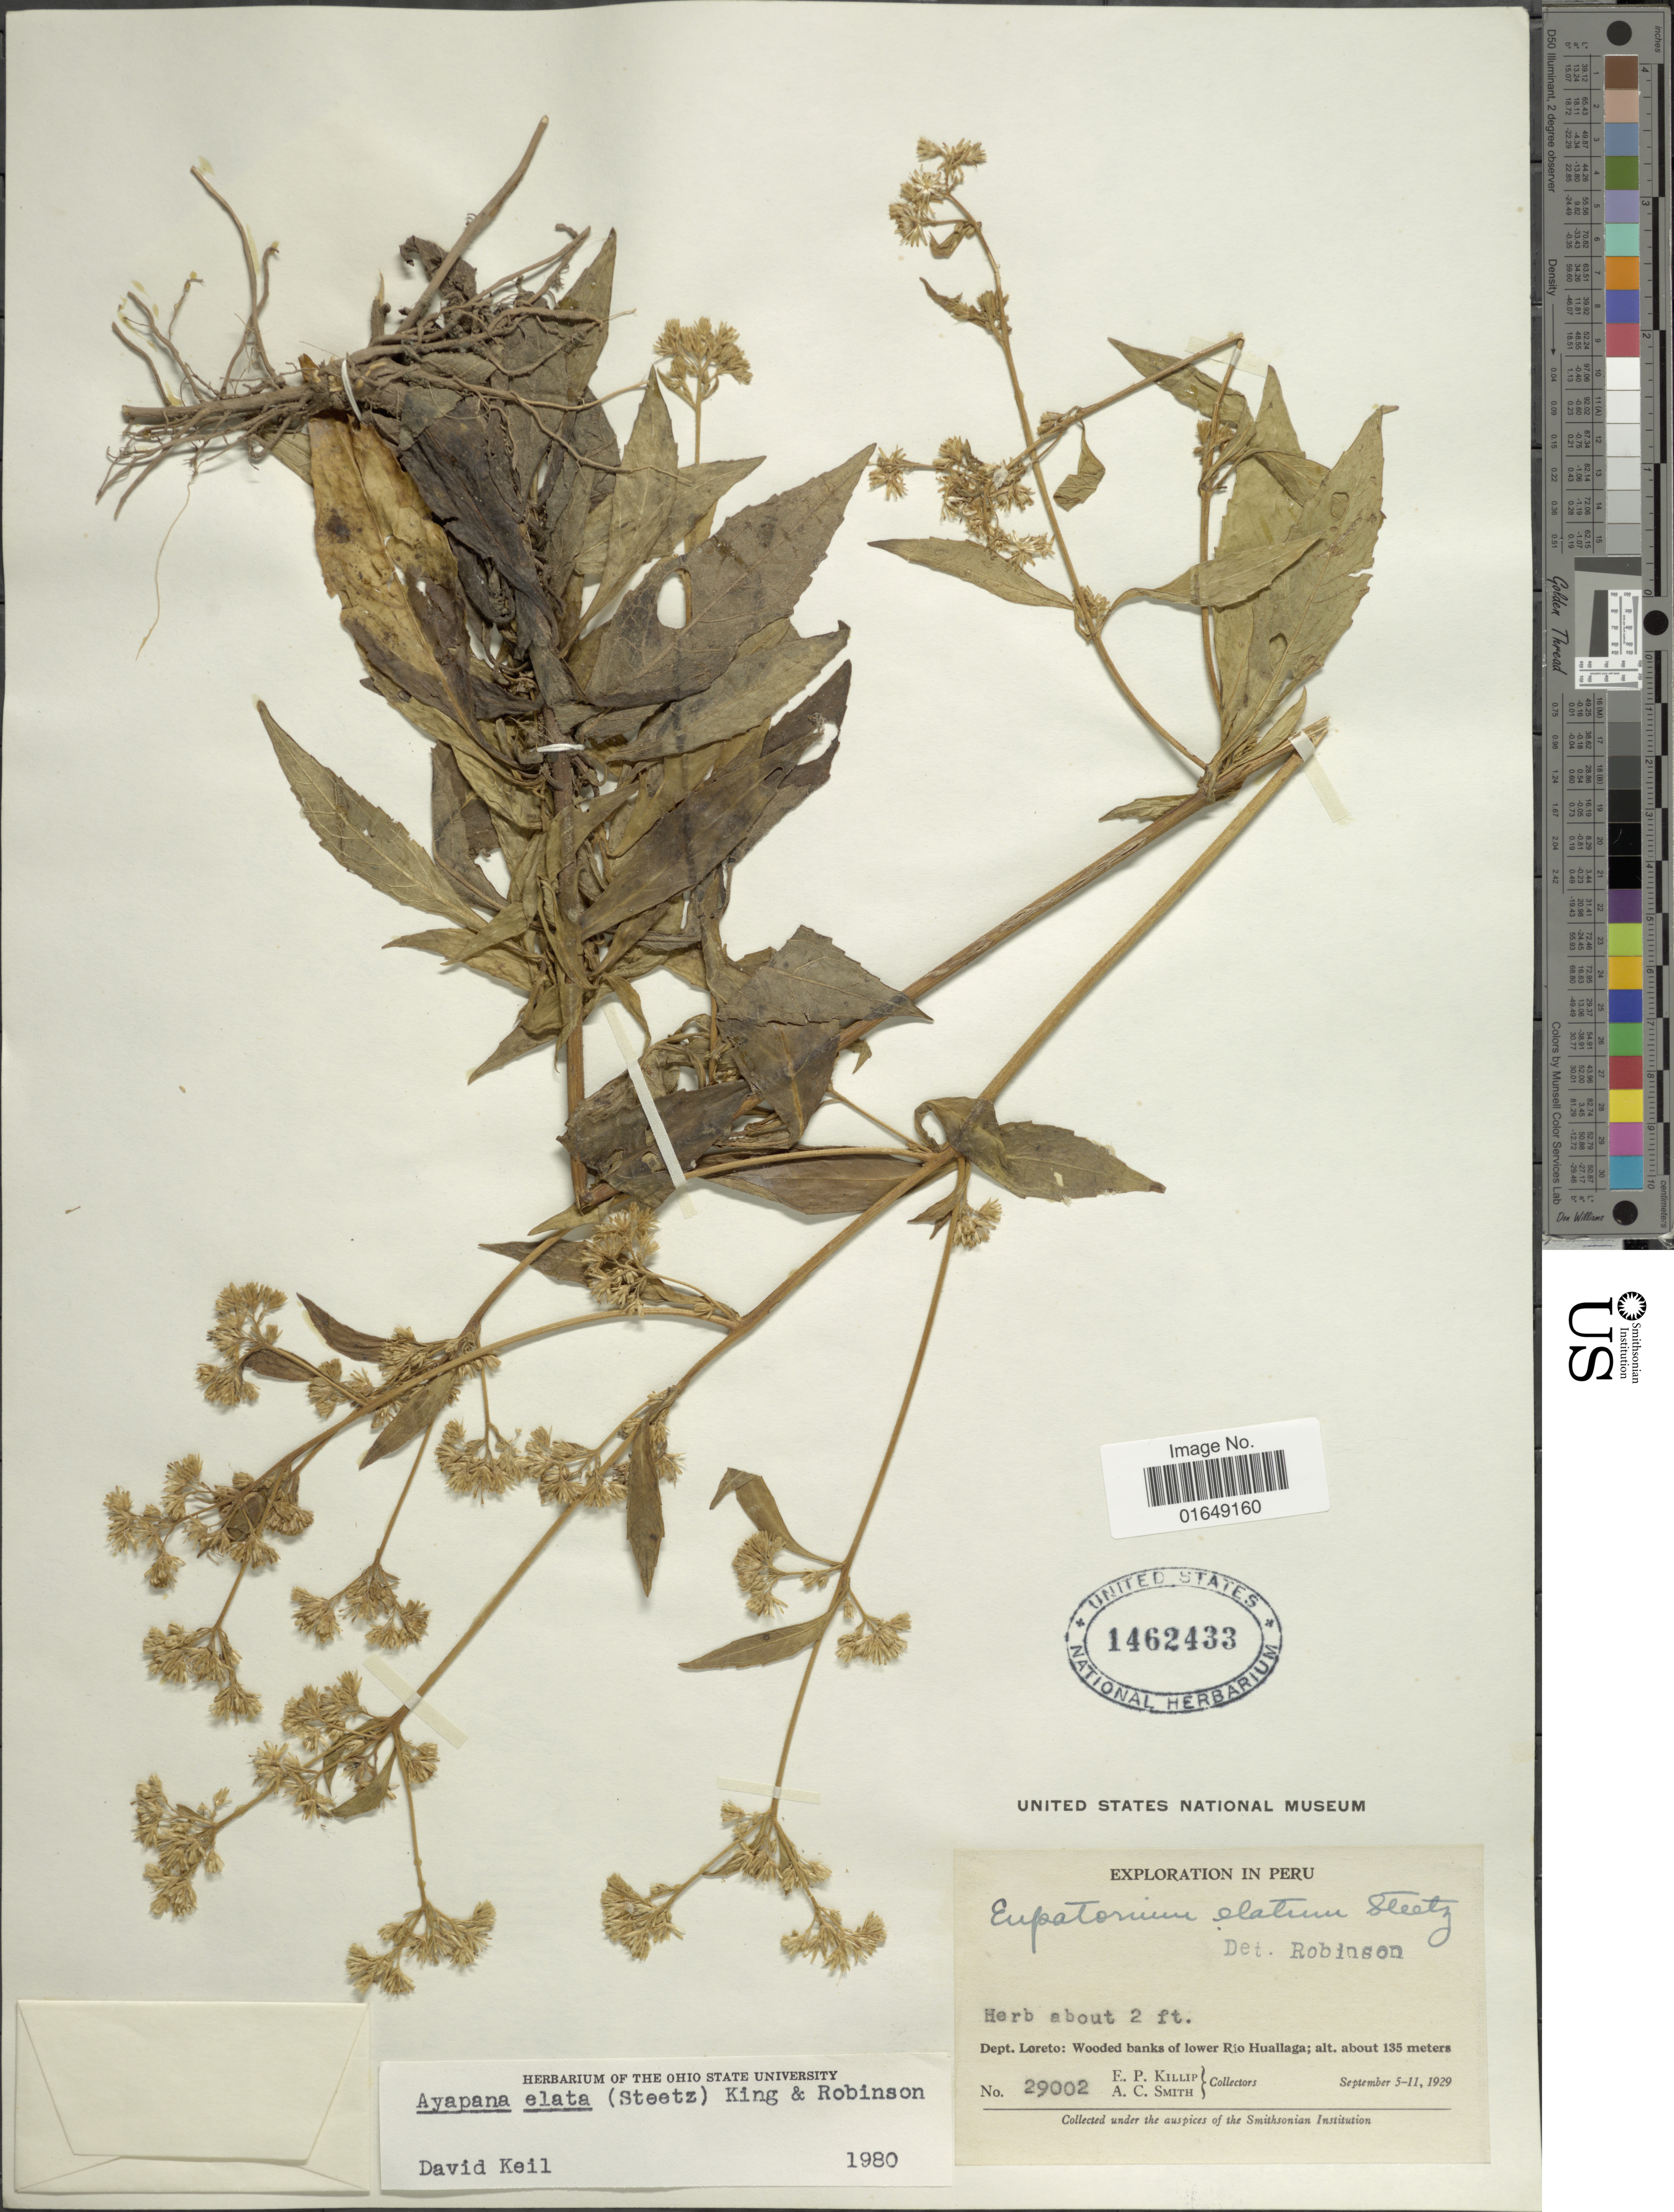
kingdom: Plantae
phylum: Tracheophyta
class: Magnoliopsida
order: Asterales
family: Asteraceae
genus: Ayapana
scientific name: Ayapana elata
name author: (Steetz) R.M. King & H. Rob.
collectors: E. P. Killip & A. C. Smith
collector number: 29002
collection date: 1929-09-05/1929-09-11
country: Peru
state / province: Loreto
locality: Wooded banks of lower Río Huallaga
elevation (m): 135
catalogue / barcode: US 1462433